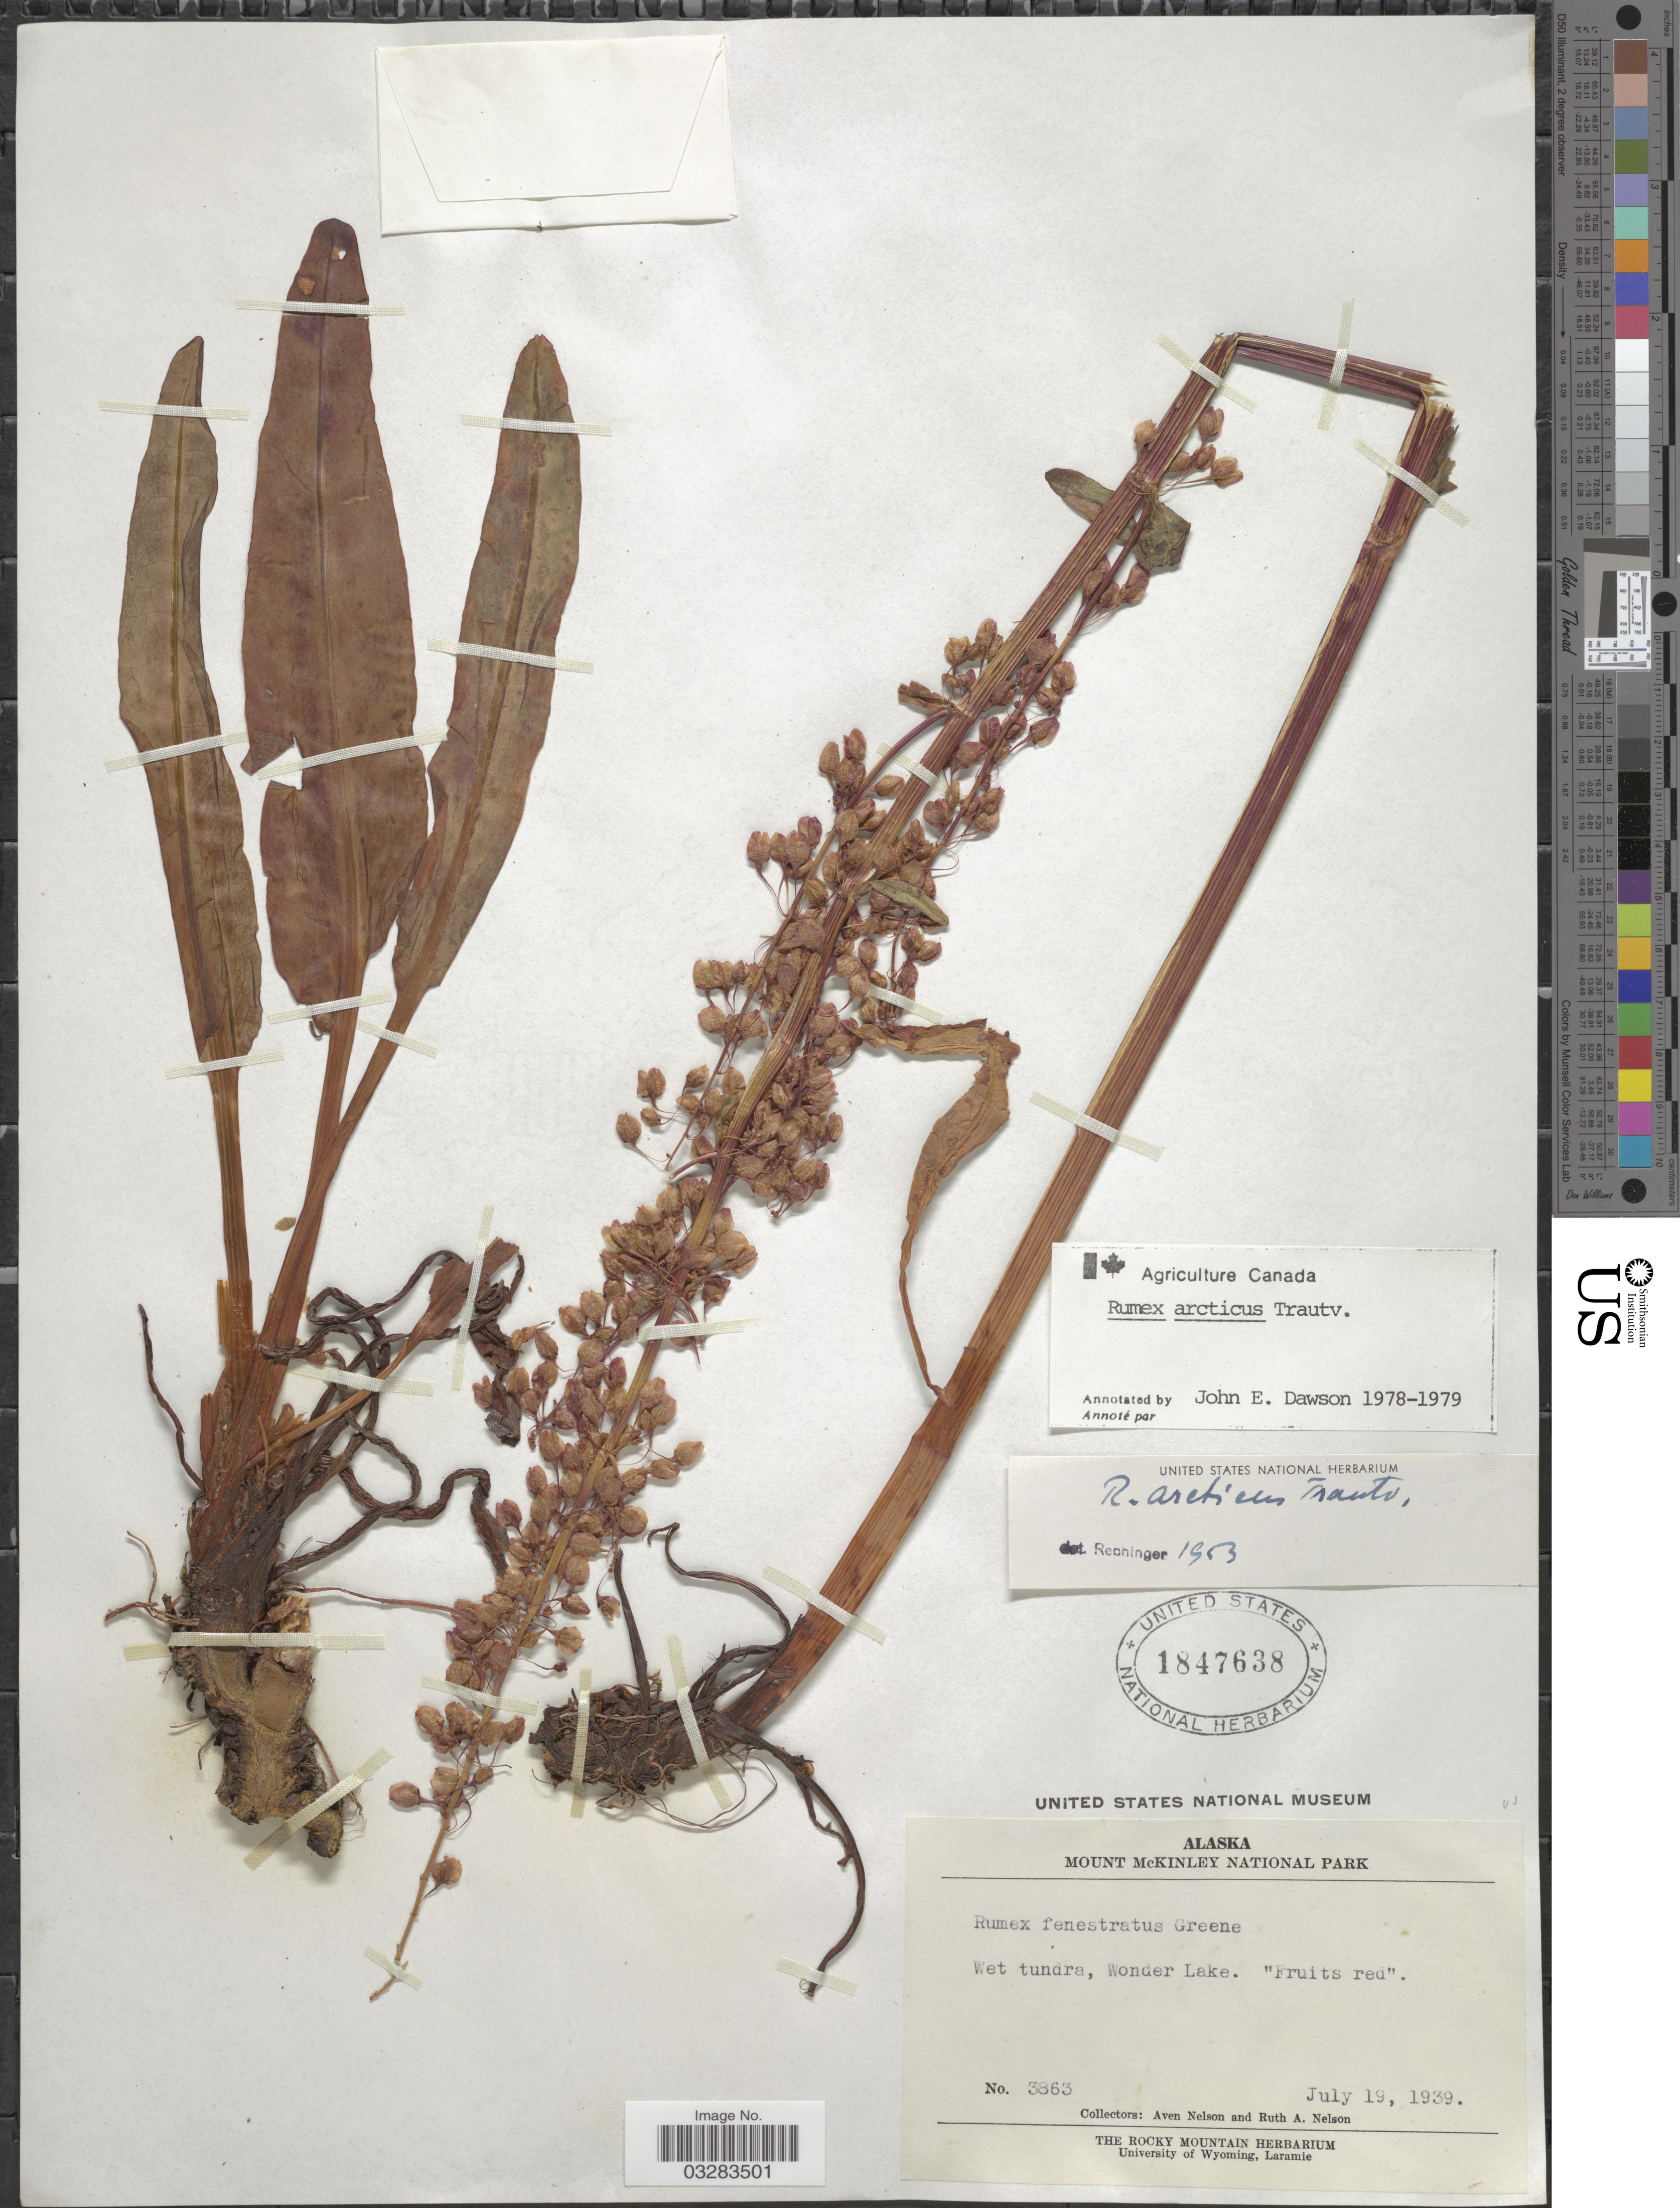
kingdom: Plantae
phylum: Tracheophyta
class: Magnoliopsida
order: Caryophyllales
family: Polygonaceae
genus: Rumex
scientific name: Rumex arcticus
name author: Trautv.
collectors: A. Nelson & R. A. Nelson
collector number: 3863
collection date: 1939-07-19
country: United States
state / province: Alaska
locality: Mount McKinley National Park. Wonder Lake.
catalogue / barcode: US 1847638